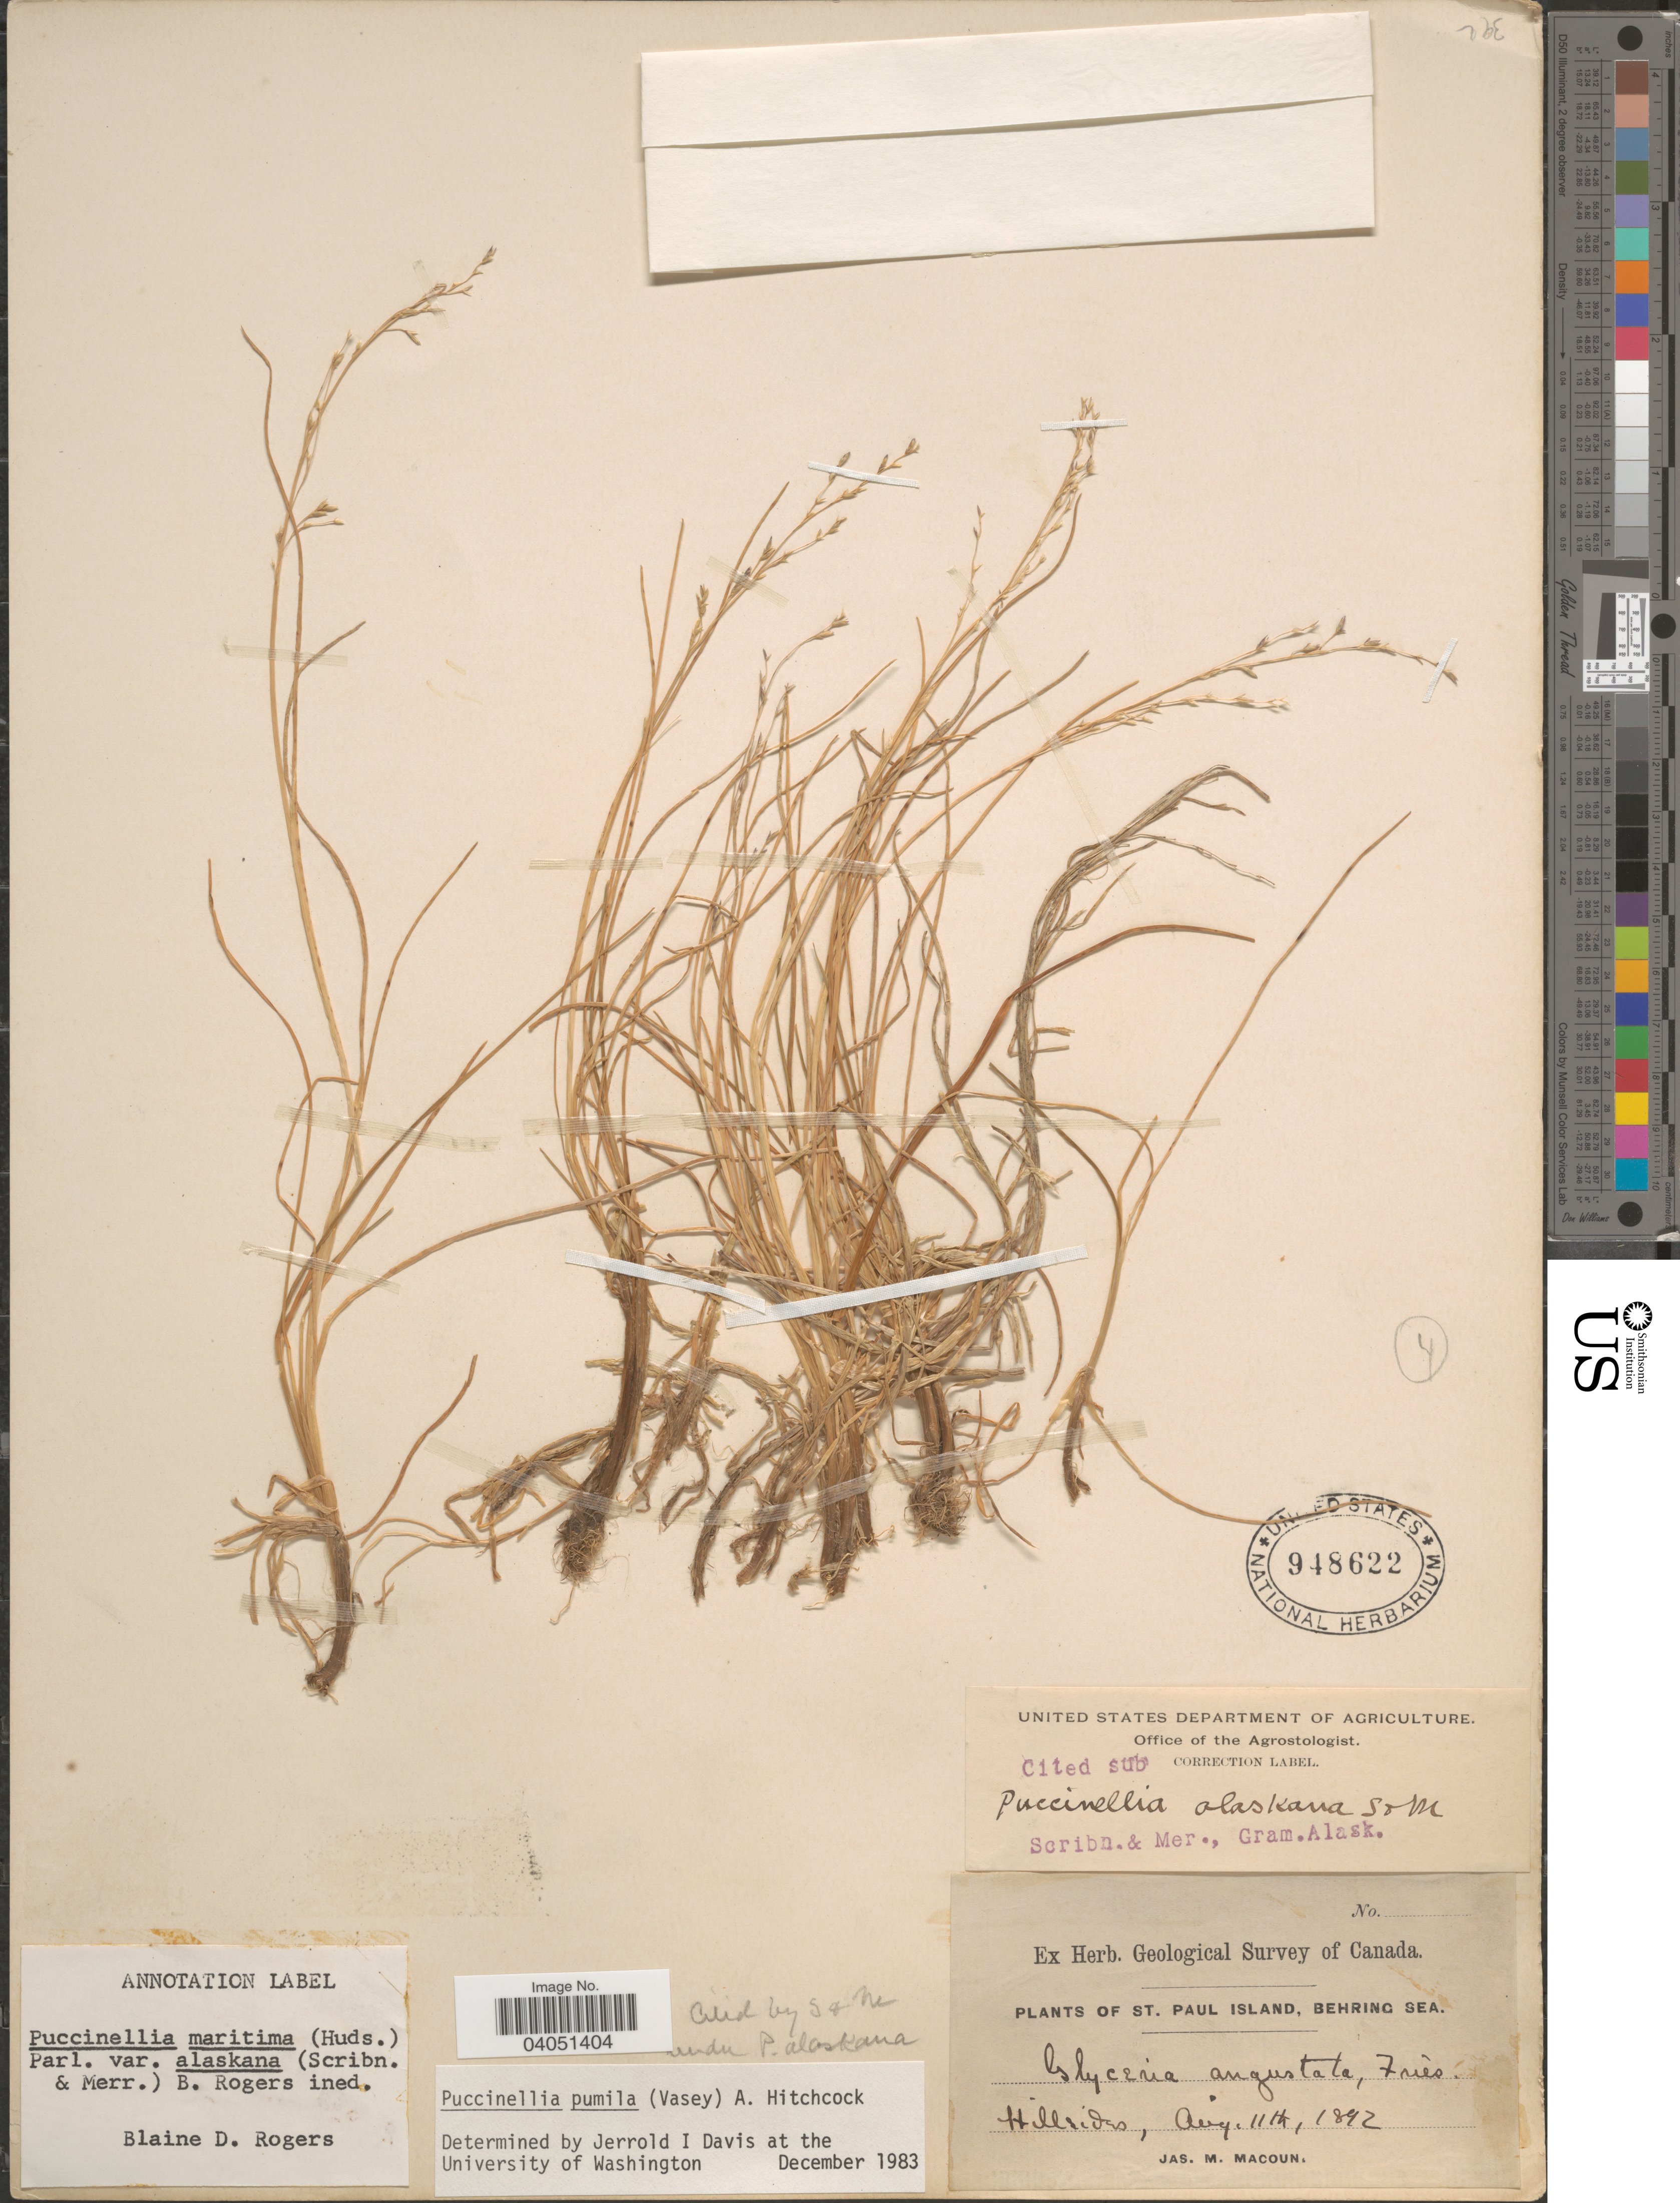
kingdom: Plantae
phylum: Tracheophyta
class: Liliopsida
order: Poales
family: Poaceae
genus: Puccinellia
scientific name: Puccinellia pumila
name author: (Vasey) Hitchc.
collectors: J. M. Macoun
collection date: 1892-08-11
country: United States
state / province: Alaska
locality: St. Paul Island, Behring Sea.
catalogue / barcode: US 948622